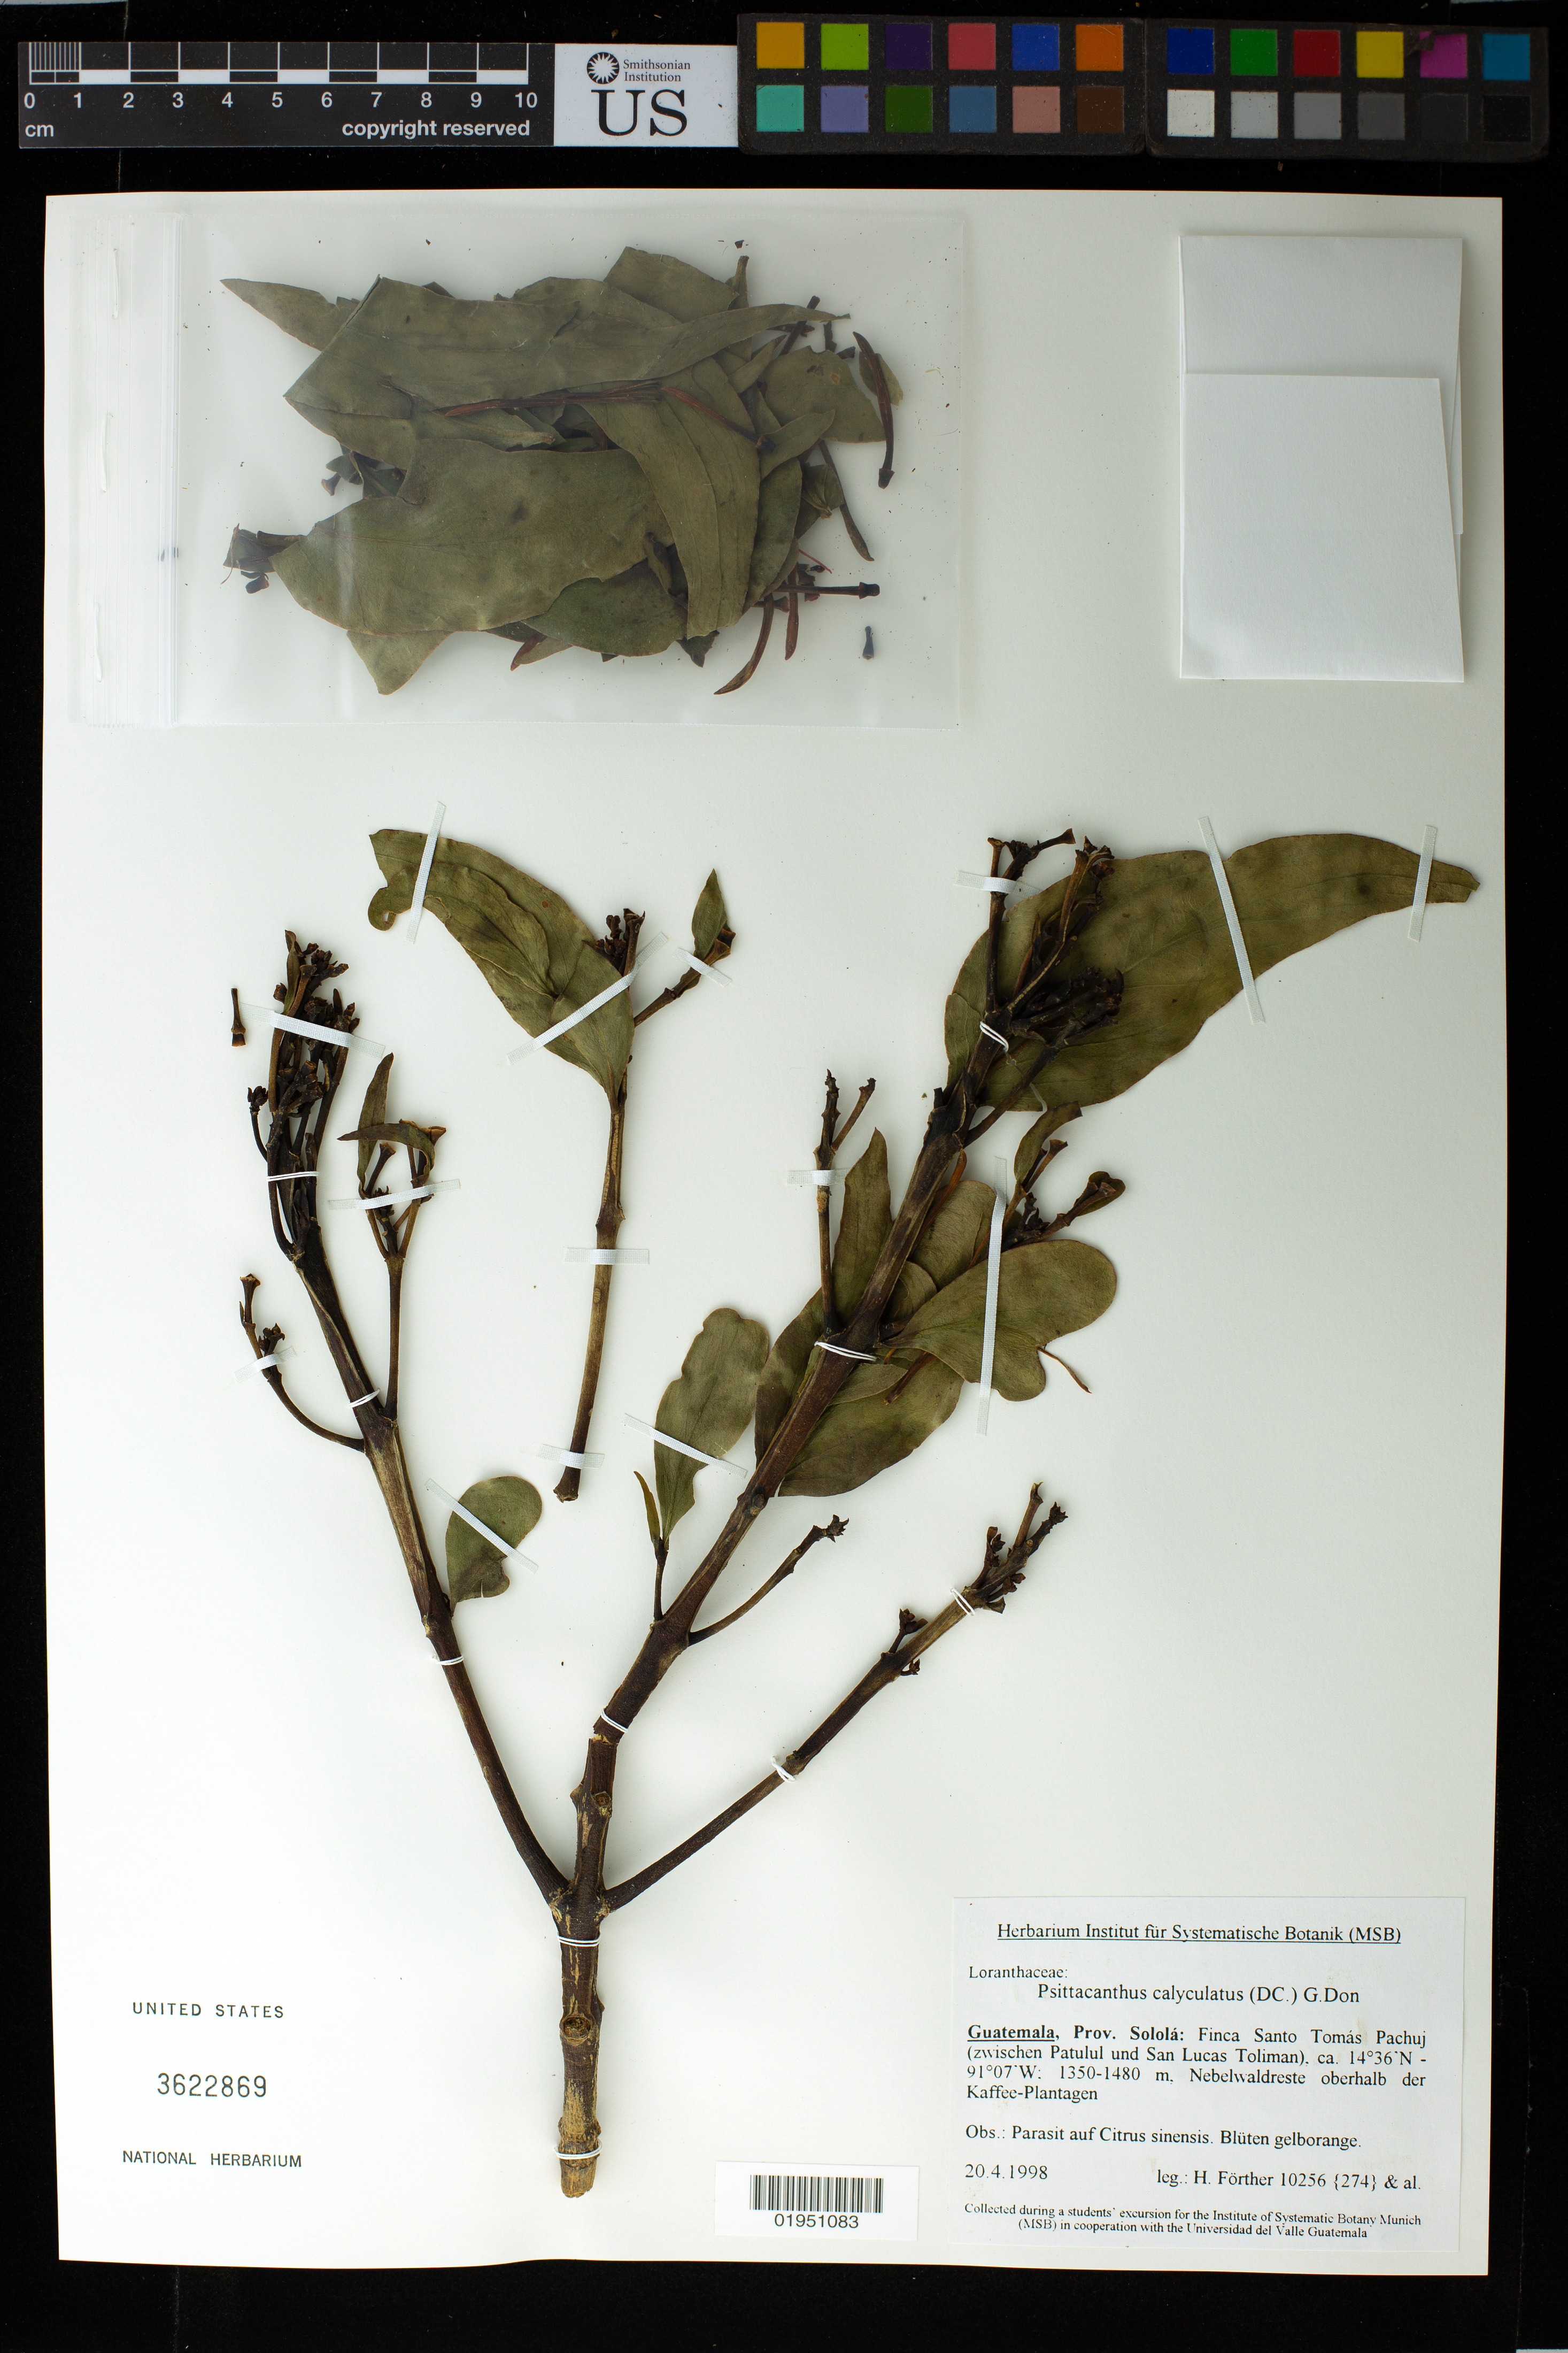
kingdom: Plantae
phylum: Tracheophyta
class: Magnoliopsida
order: Santalales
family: Loranthaceae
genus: Psittacanthus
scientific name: Psittacanthus calyculatus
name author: (DC.) G. Don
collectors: H. Fôrther et al.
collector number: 10256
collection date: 1998-04-20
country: Guatemala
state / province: Sololá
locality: Finca Santo Tomas Pachuj, between Patulul and San Lucas Toliman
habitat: Nebelwaldrest oberhalb der Kaffee-Plantagen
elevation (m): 1350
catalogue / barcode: US 3622869